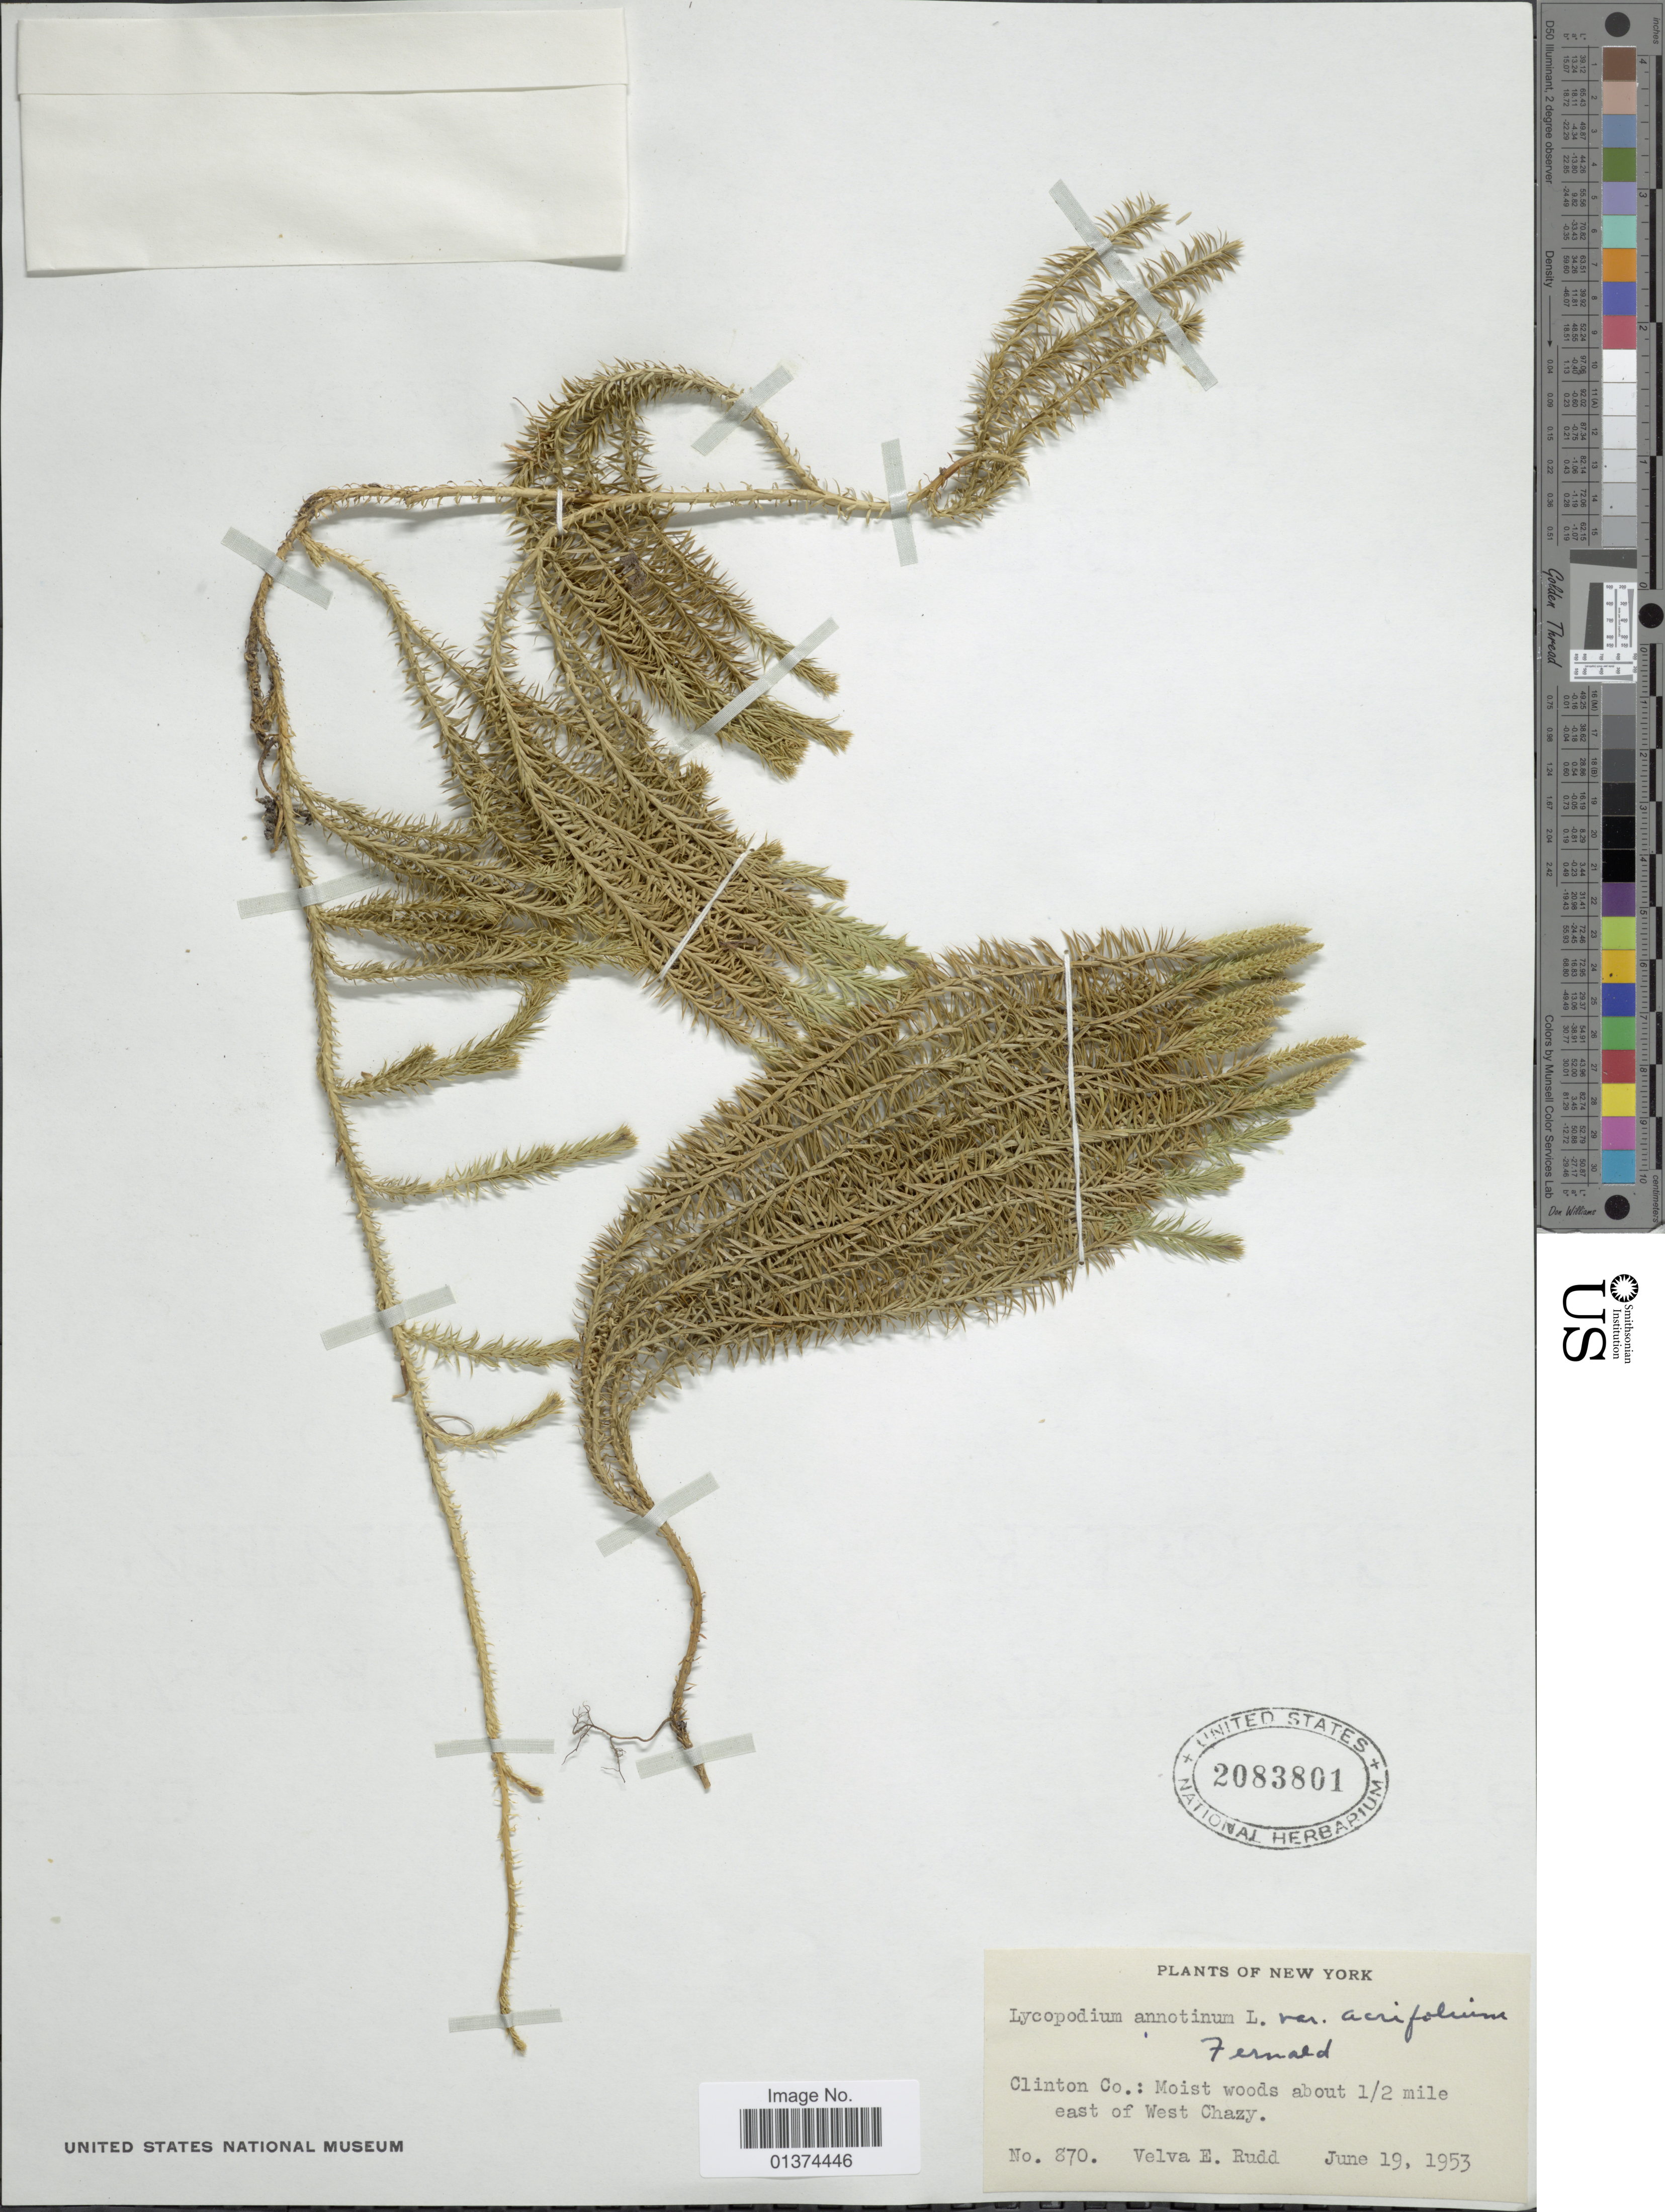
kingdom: Plantae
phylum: Tracheophyta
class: Lycopodiopsida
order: Lycopodiales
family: Lycopodiaceae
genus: Spinulum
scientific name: Spinulum annotinum subsp. annotinum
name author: (L.) A. Haines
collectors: V. E. Rudd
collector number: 870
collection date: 1953-06-19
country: United States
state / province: New York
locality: Clinton Co. Moist woods about ½ mile easr of West Chazy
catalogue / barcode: US 2083801